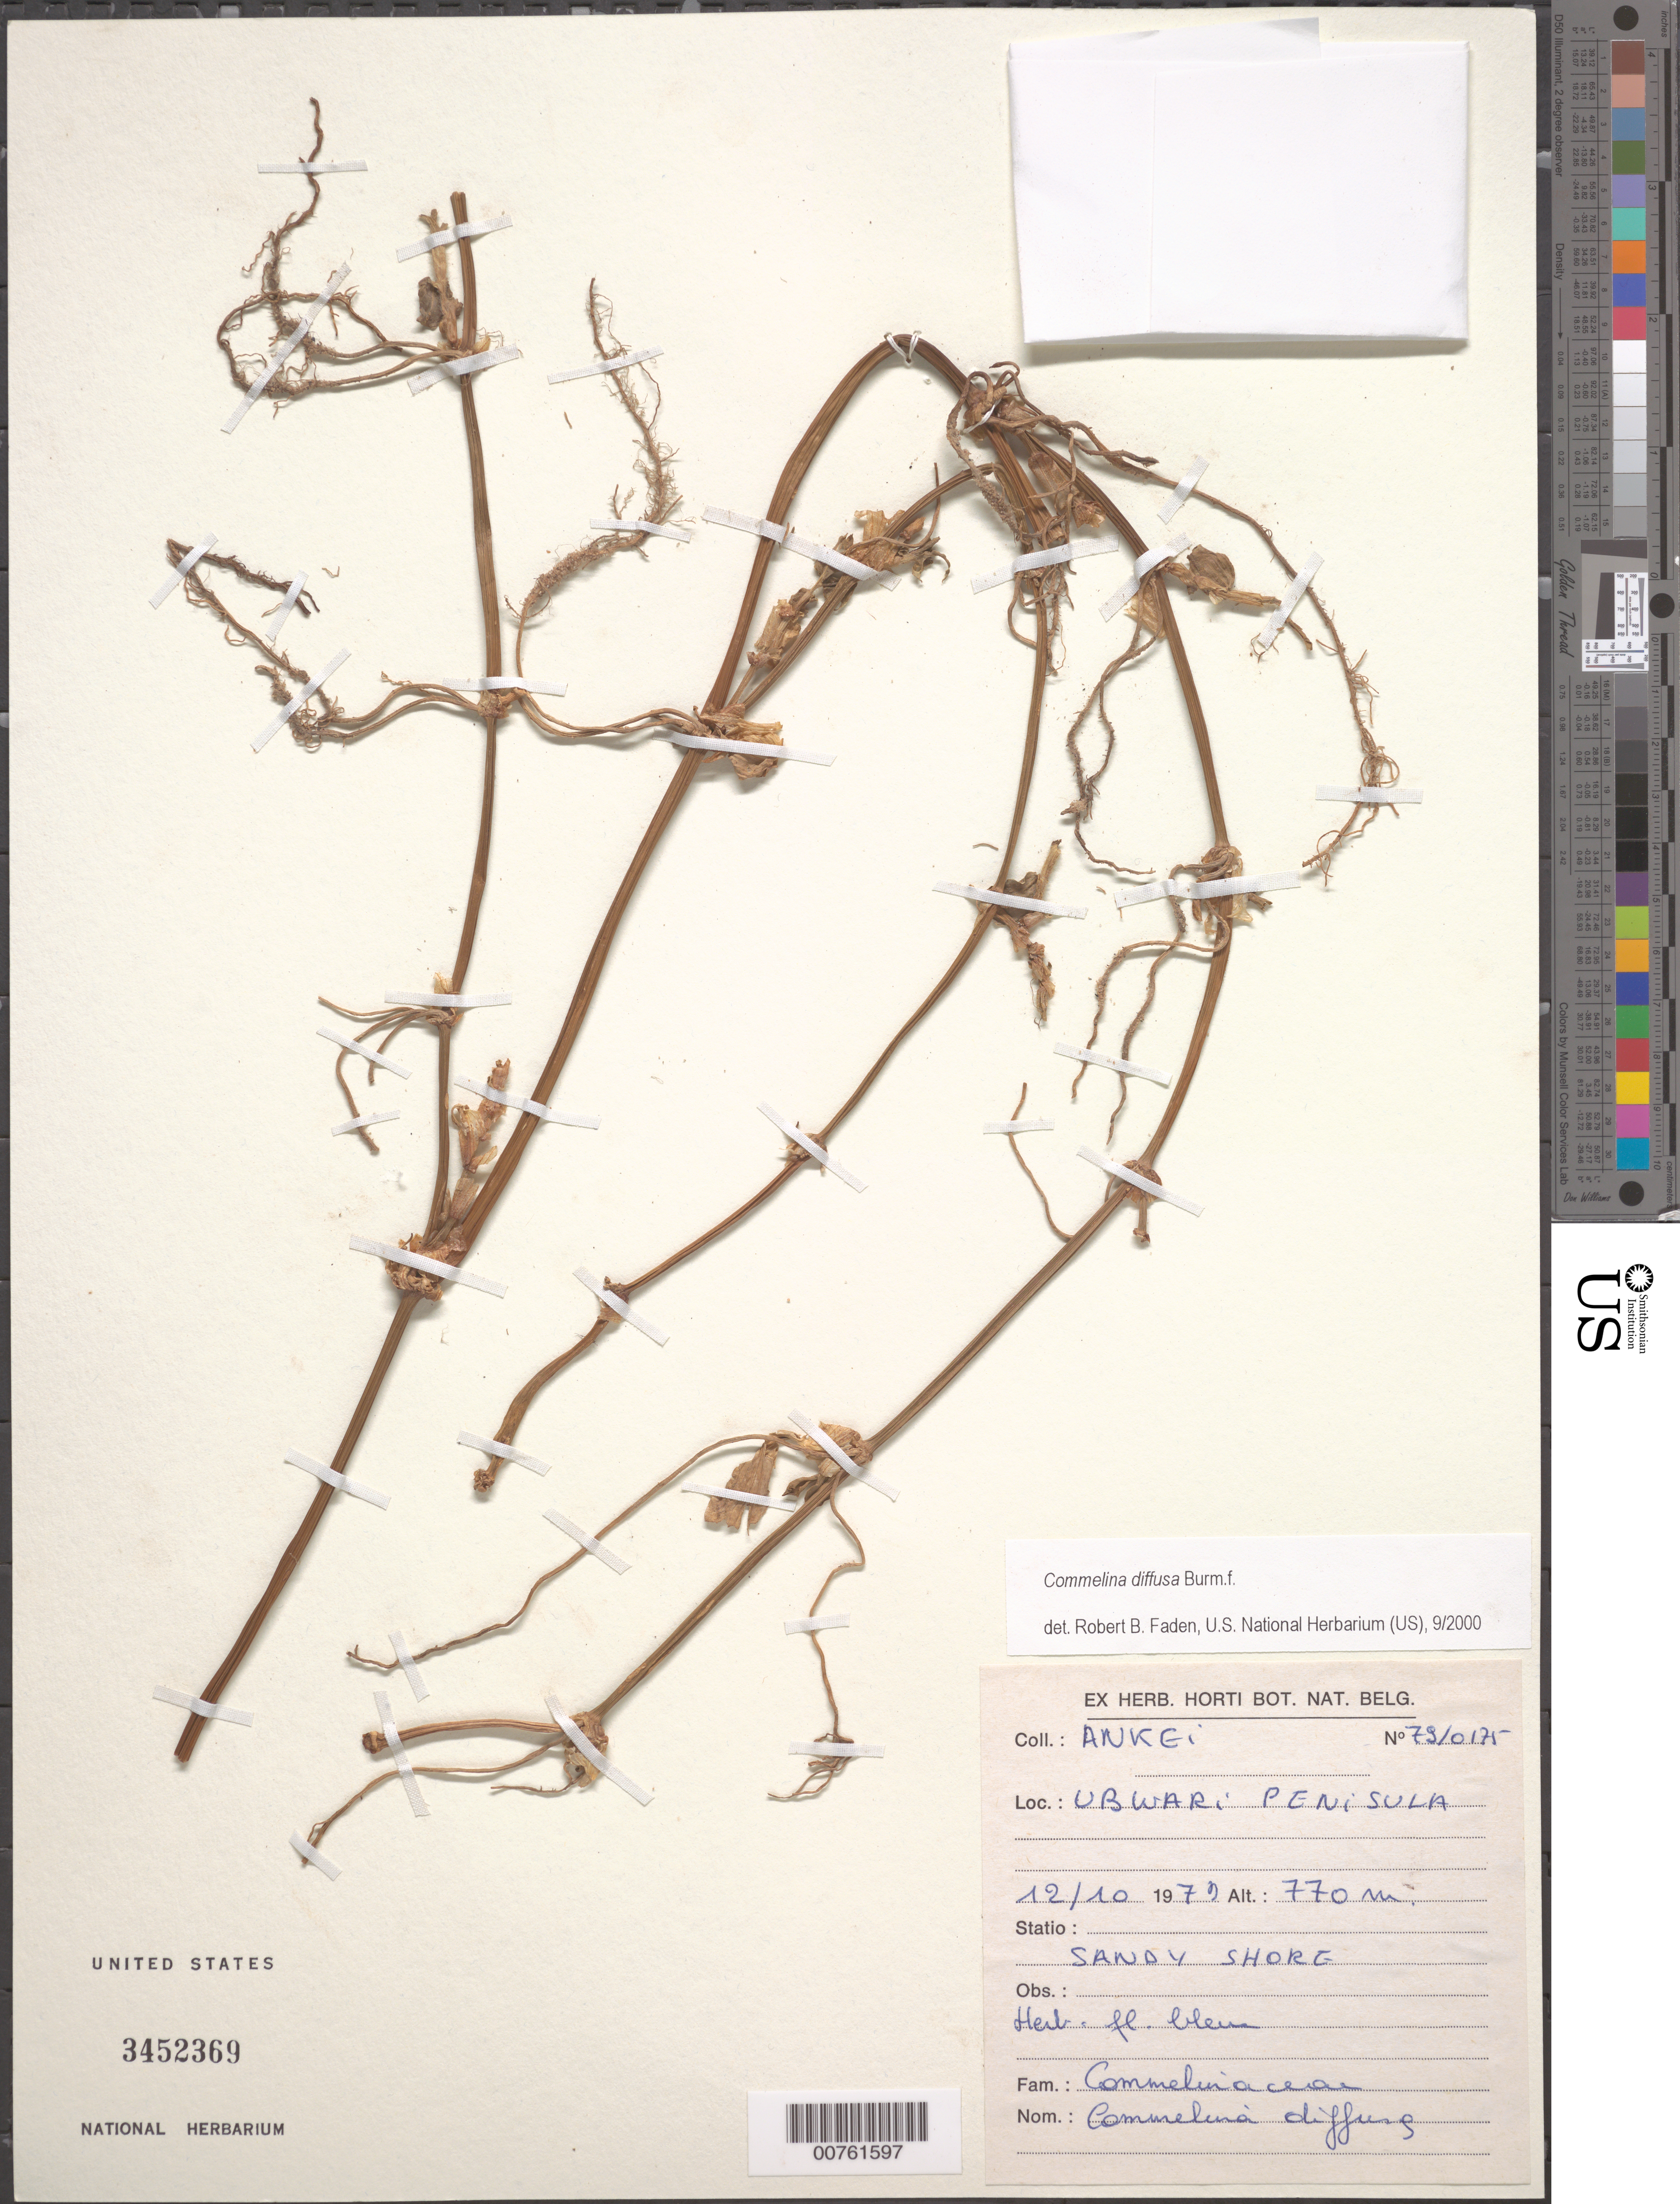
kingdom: Plantae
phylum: Tracheophyta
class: Liliopsida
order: Commelinales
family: Commelinaceae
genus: Commelina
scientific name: Commelina diffusa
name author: Burm. f.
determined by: Faden, Robert B., (US), Smithsonian Institution - National Museum of Natural History (UNITED STATES)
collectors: -. Ankei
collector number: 73/0175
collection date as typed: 12 Oct 1979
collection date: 1979-10-12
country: Congo, Democratic Republic of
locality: Ubwari Peninsula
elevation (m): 770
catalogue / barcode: US 3452369